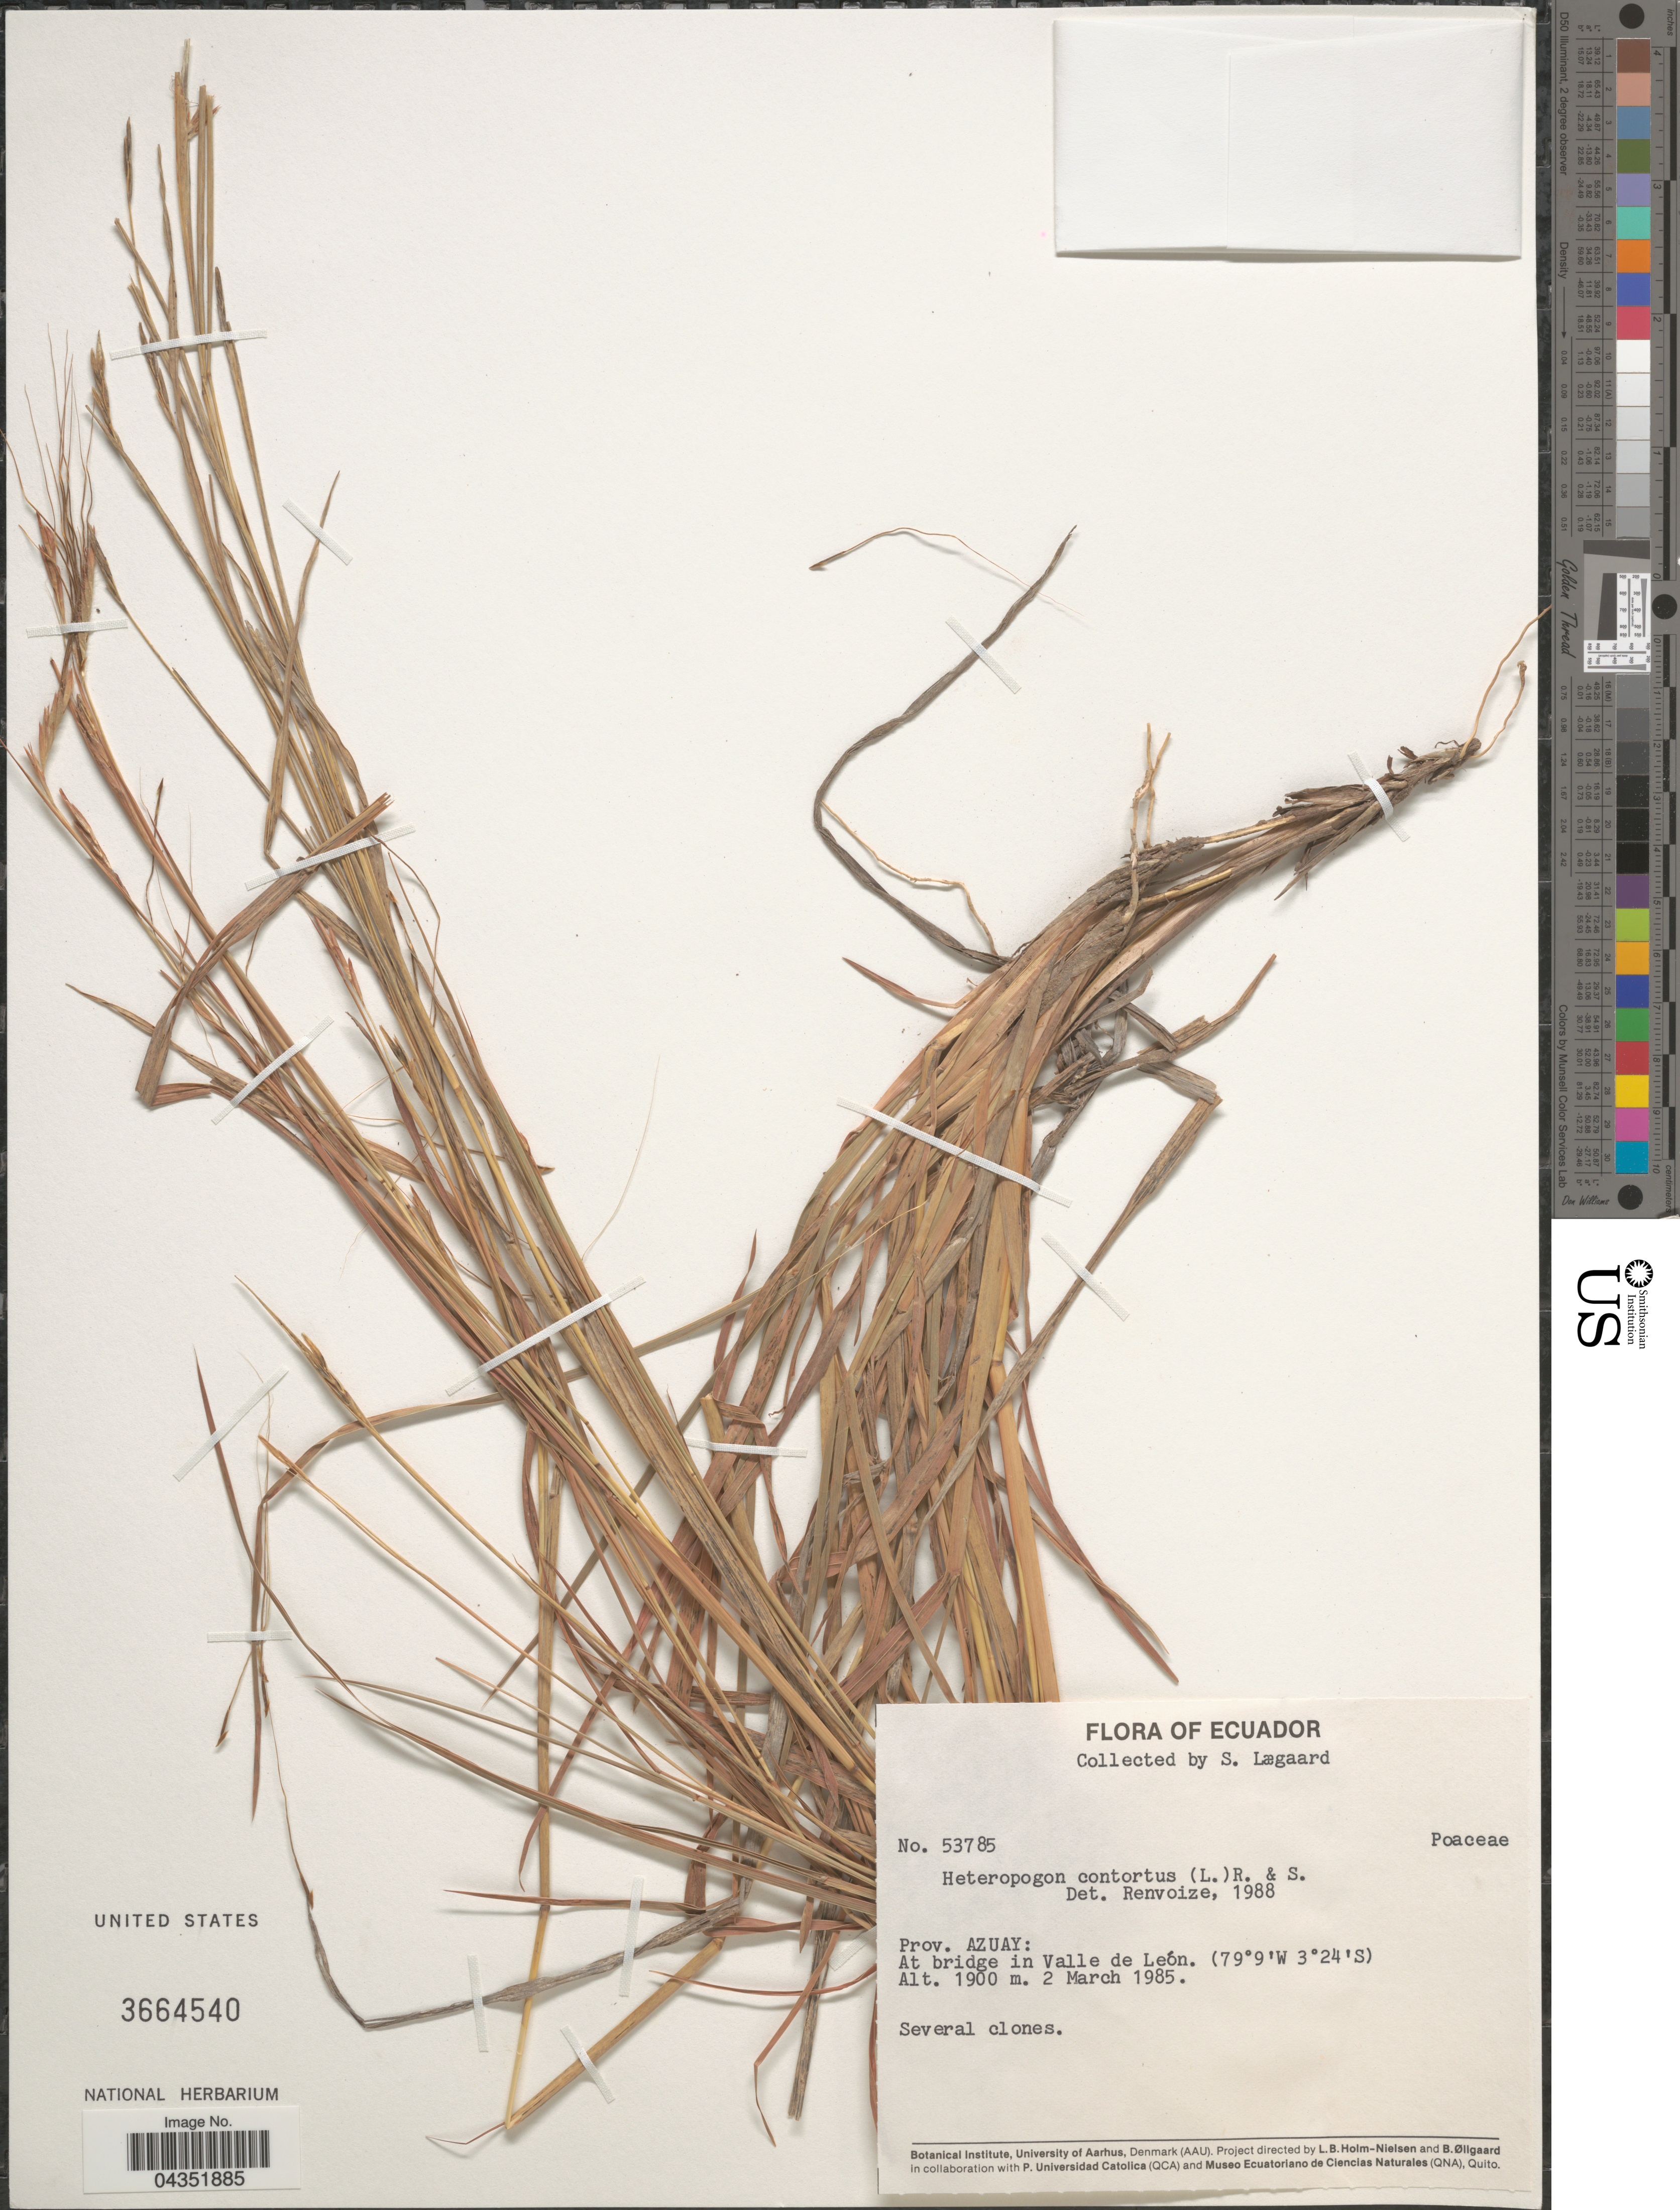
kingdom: Plantae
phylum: Tracheophyta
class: Liliopsida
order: Poales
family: Poaceae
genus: Heteropogon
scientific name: Heteropogon contortus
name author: (L.) P. Beauv. ex Roem. & Schult.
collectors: S. Lægaard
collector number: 53785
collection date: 1985-03-02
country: Ecuador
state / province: Azuay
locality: At bridge in Valle de León.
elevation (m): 1900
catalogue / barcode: US 3664540